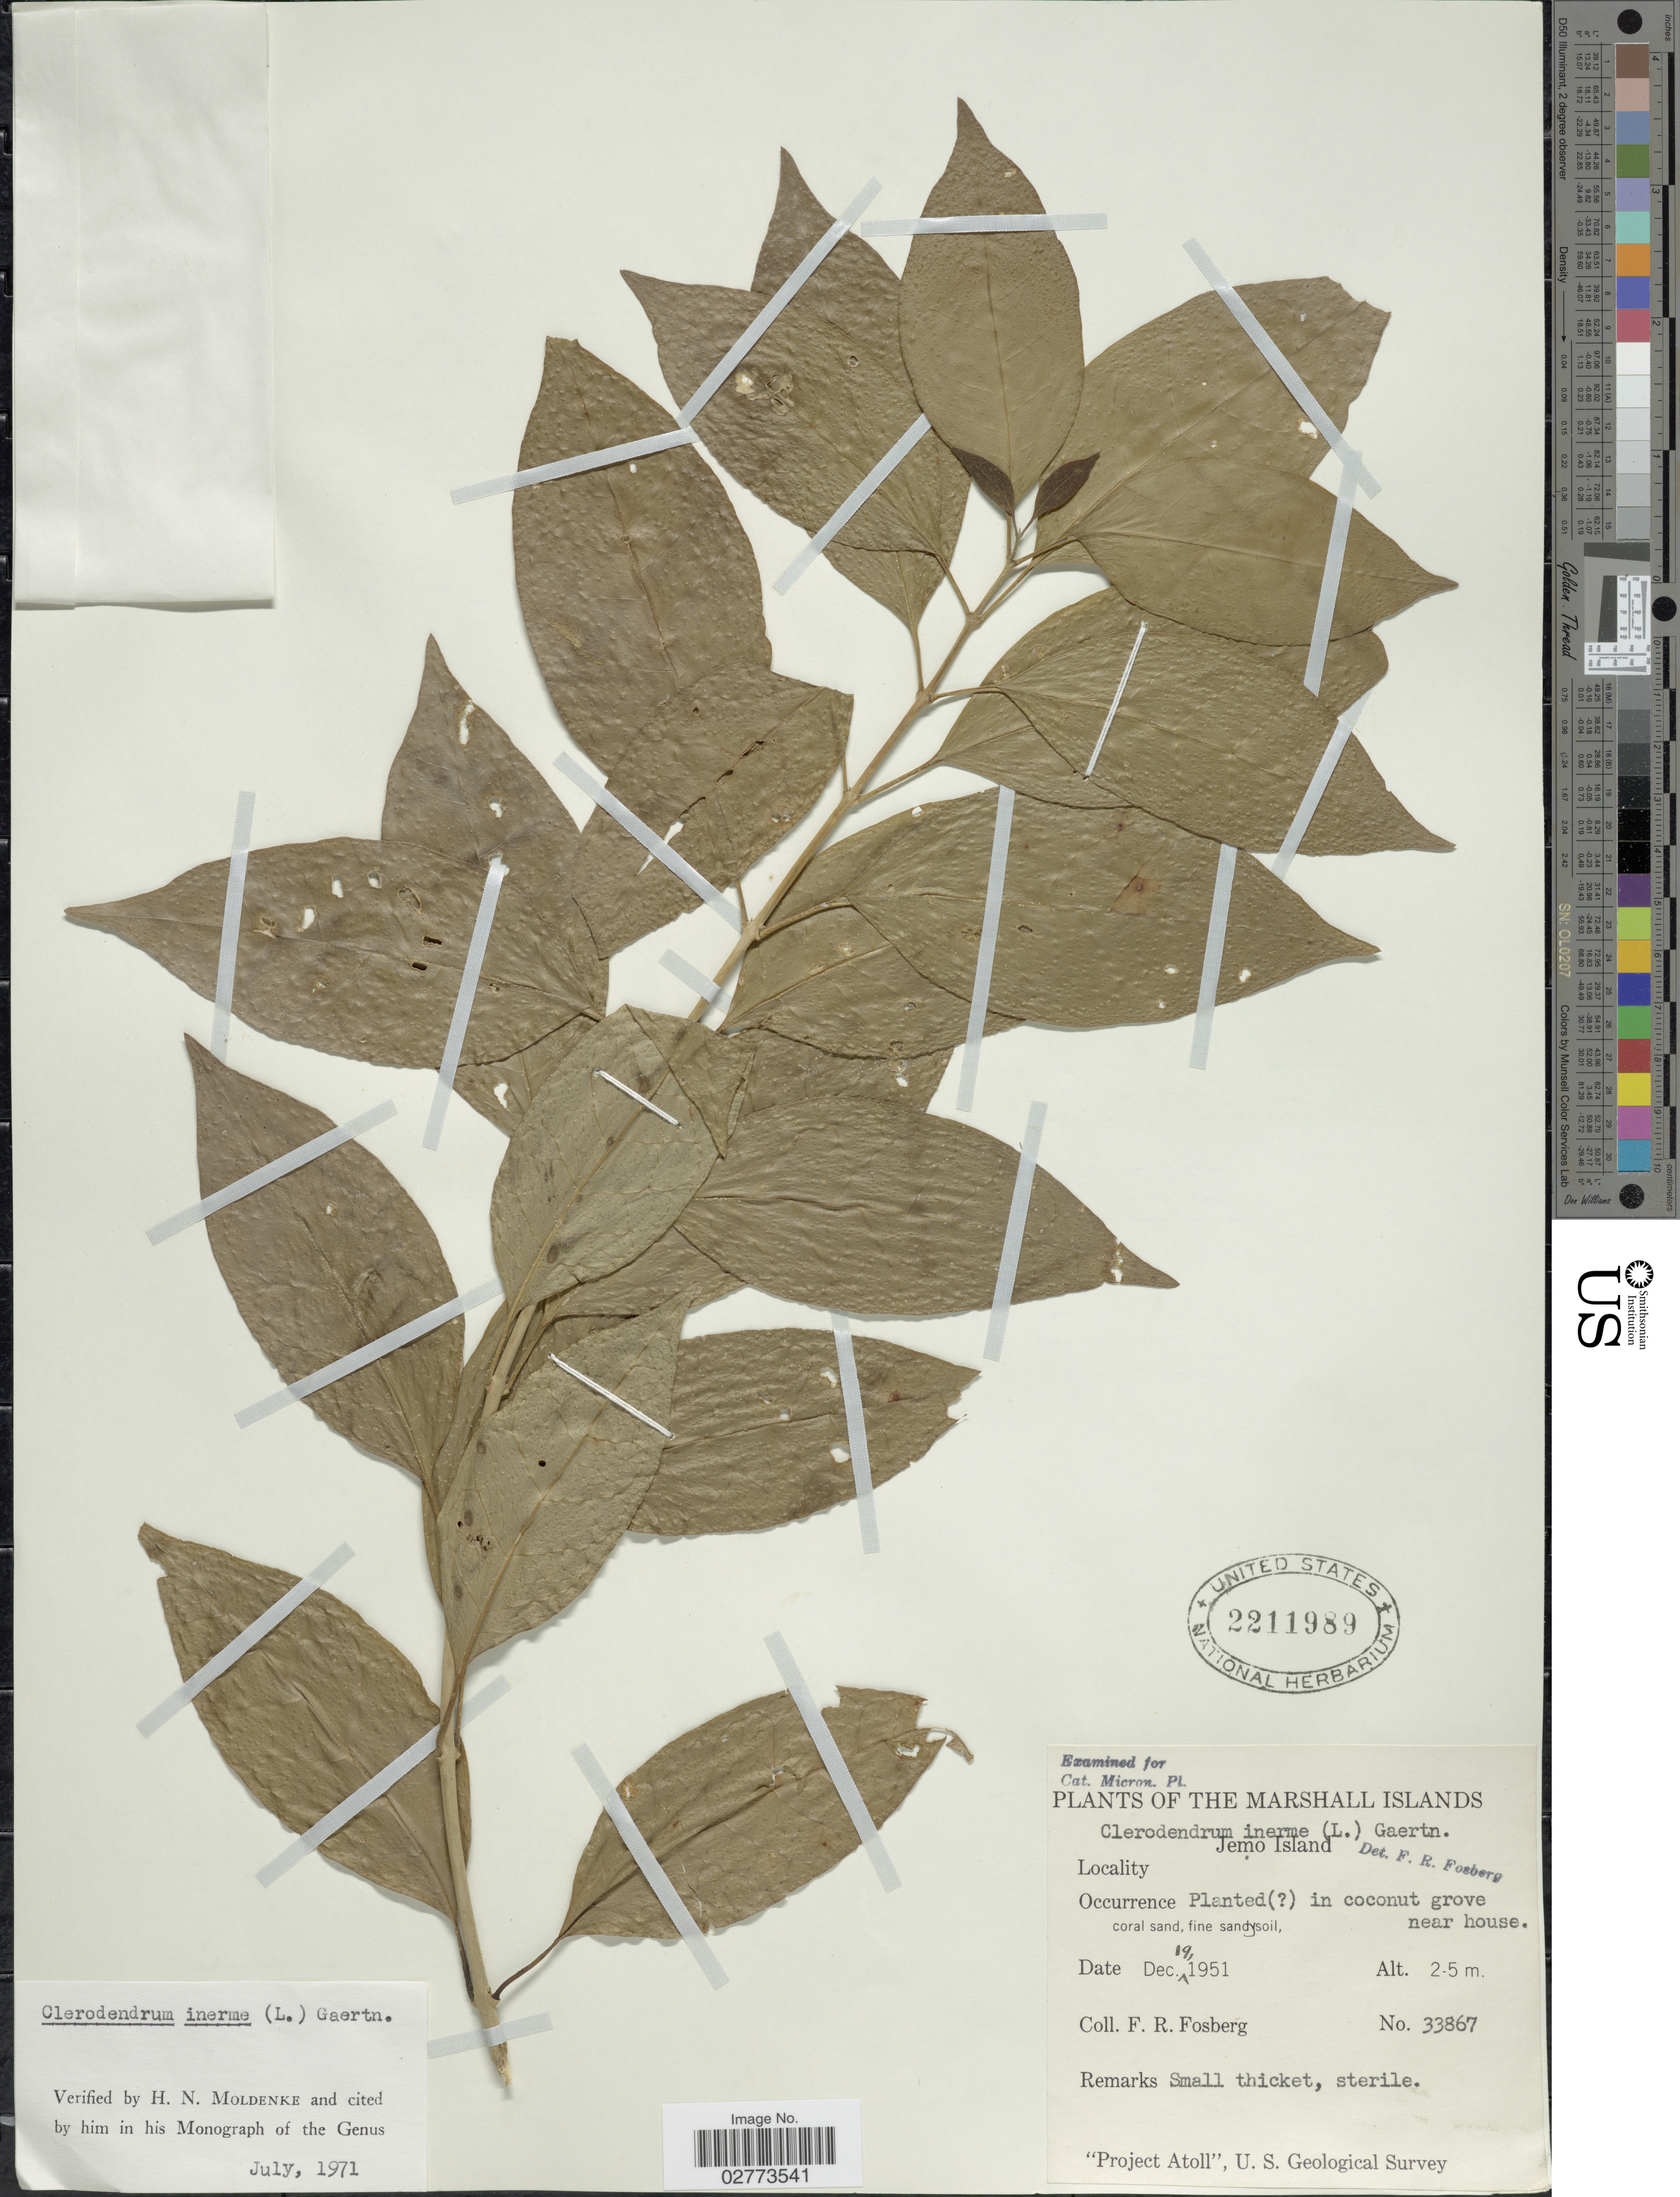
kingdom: Plantae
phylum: Tracheophyta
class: Magnoliopsida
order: Lamiales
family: Lamiaceae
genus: Clerodendrum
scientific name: Clerodendrum inerme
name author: (L.) Gaertn.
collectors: F. R. Fosberg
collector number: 33867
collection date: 1951-12-19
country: Marshall Islands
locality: Jemo Island.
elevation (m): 2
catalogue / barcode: US 2211989